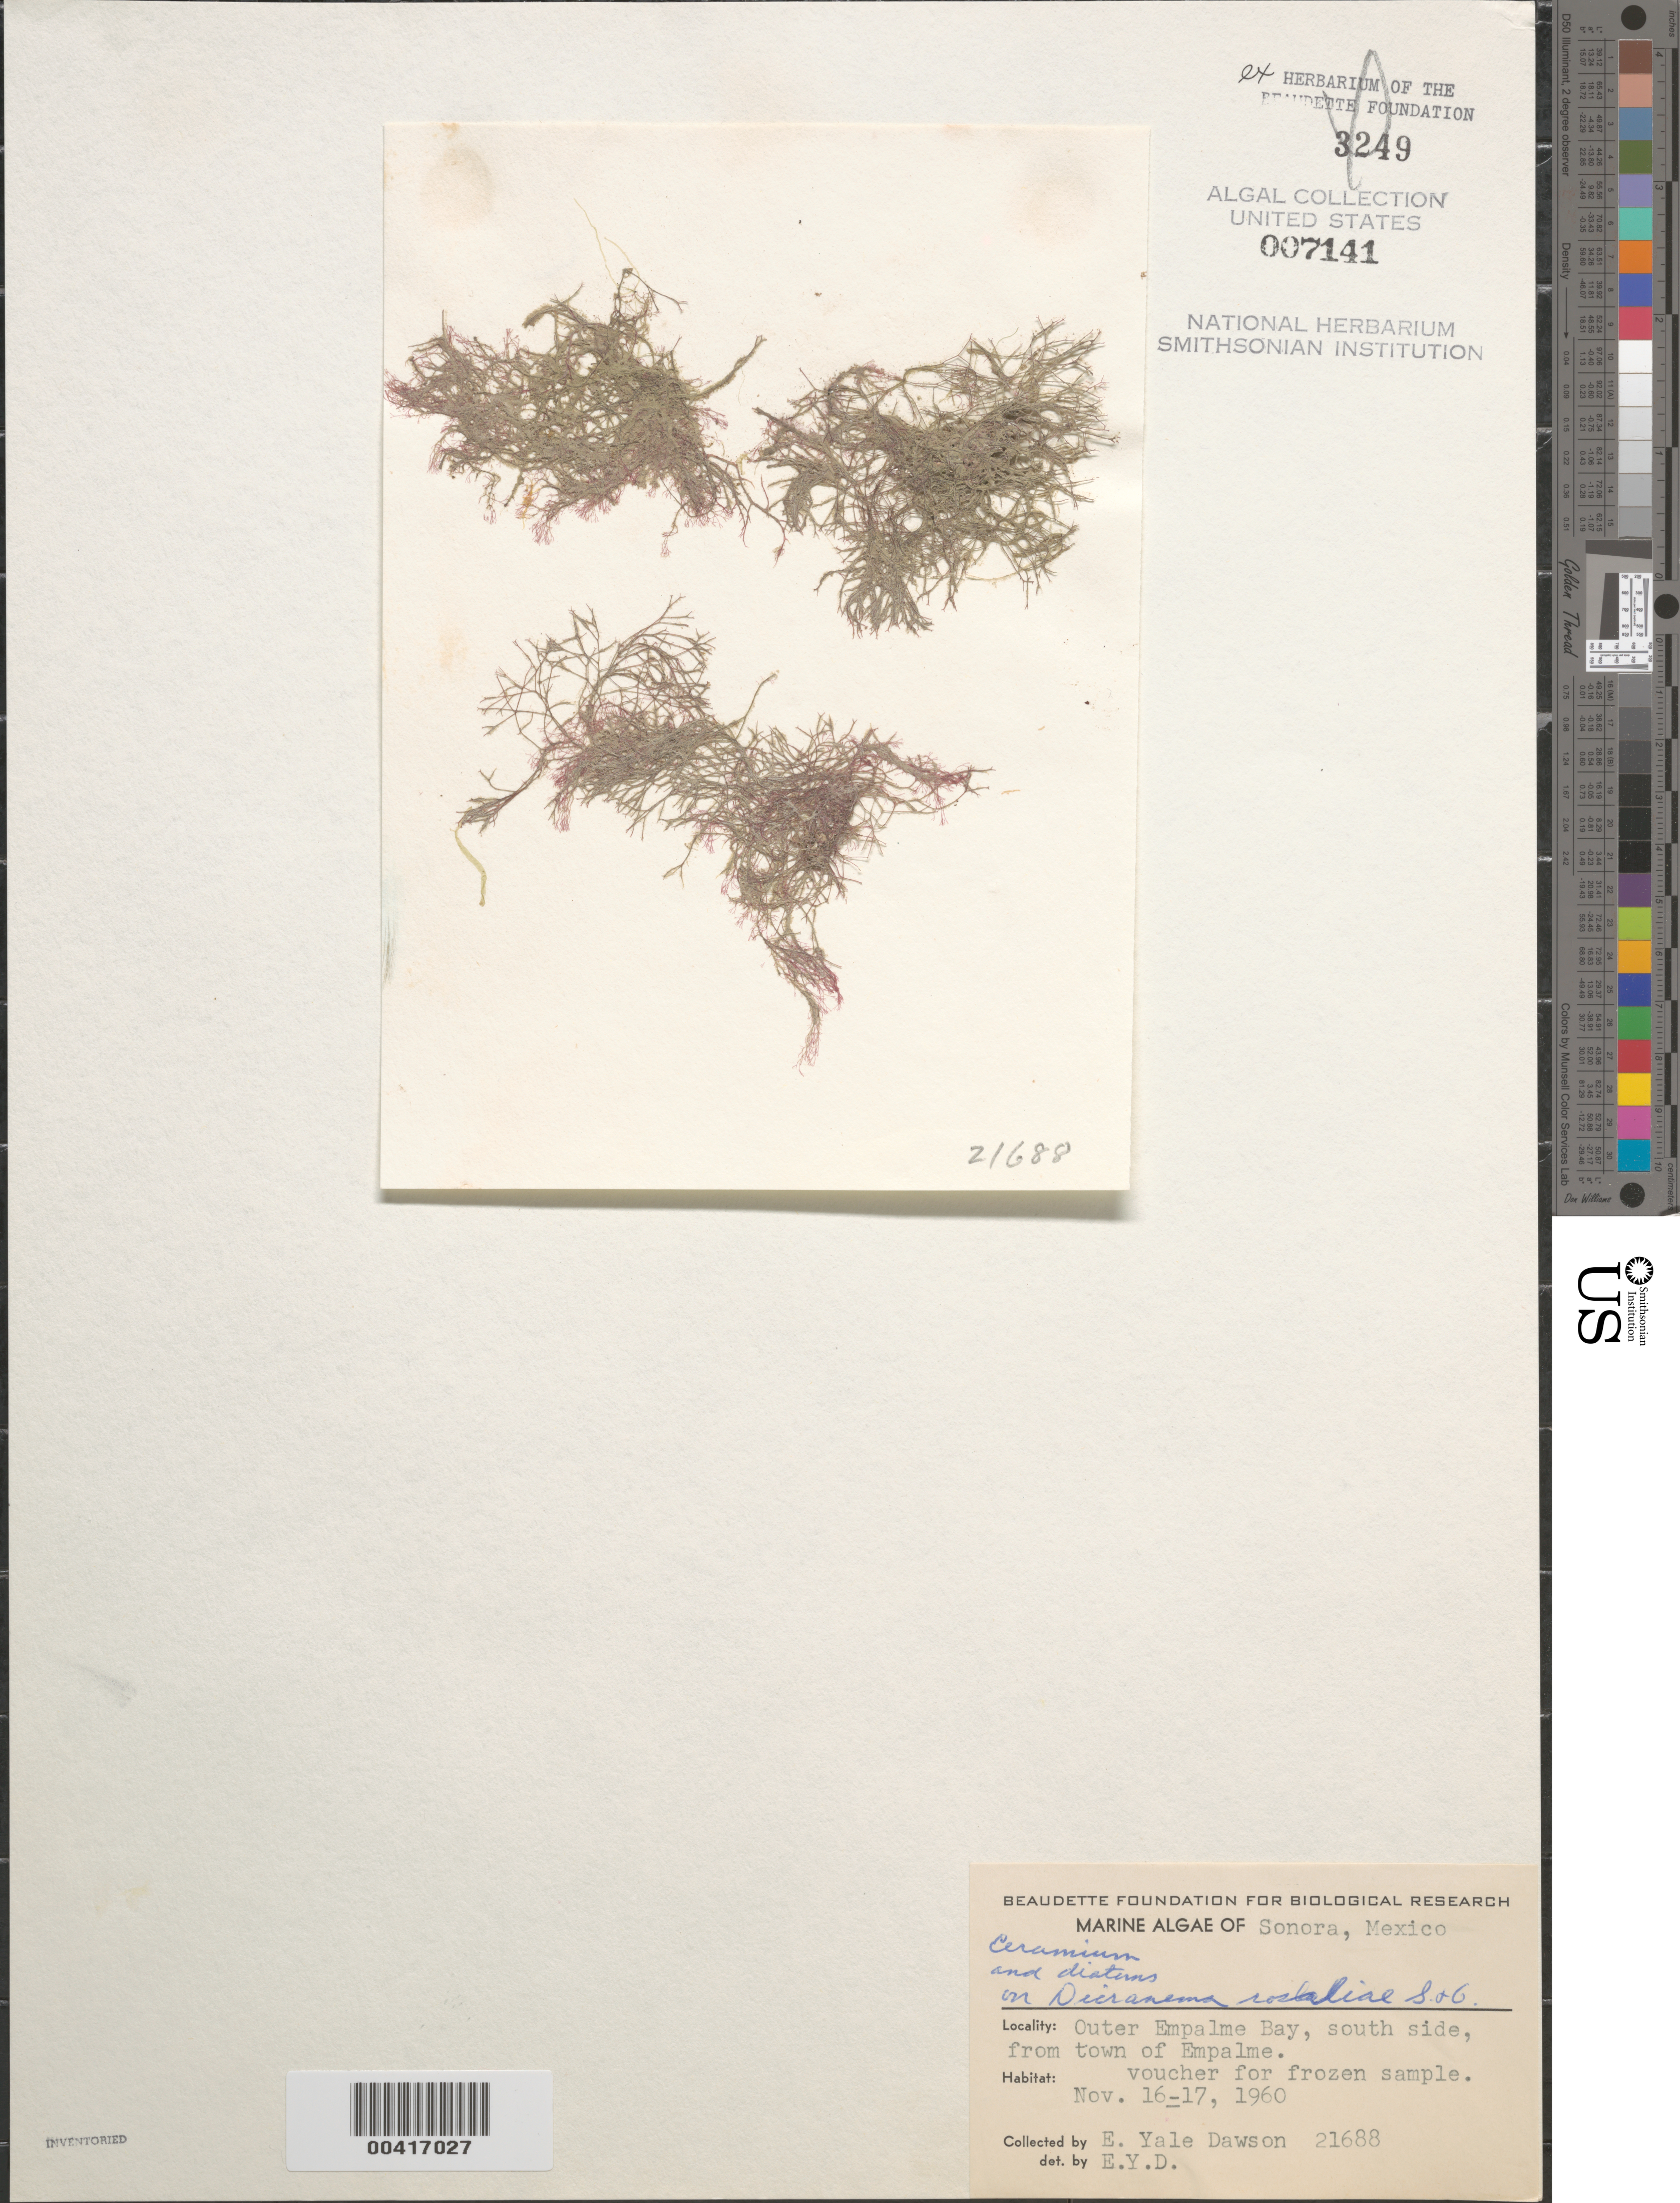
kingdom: Plantae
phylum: Rhodophyta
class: Florideophyceae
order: Gigartinales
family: Dicranemataceae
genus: Dicranema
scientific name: Dicranema rosaliae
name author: Setch. & N.L. Gardner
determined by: Dawson, E. Y.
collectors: E. Y. Dawson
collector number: EYD 21688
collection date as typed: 16 Nov 1960 TO 17 Nov 1960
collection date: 1960-11-16/1960-11-17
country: Mexico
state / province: Sonora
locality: Outer Empalme Bay, south from Empalme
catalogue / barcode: US 7141